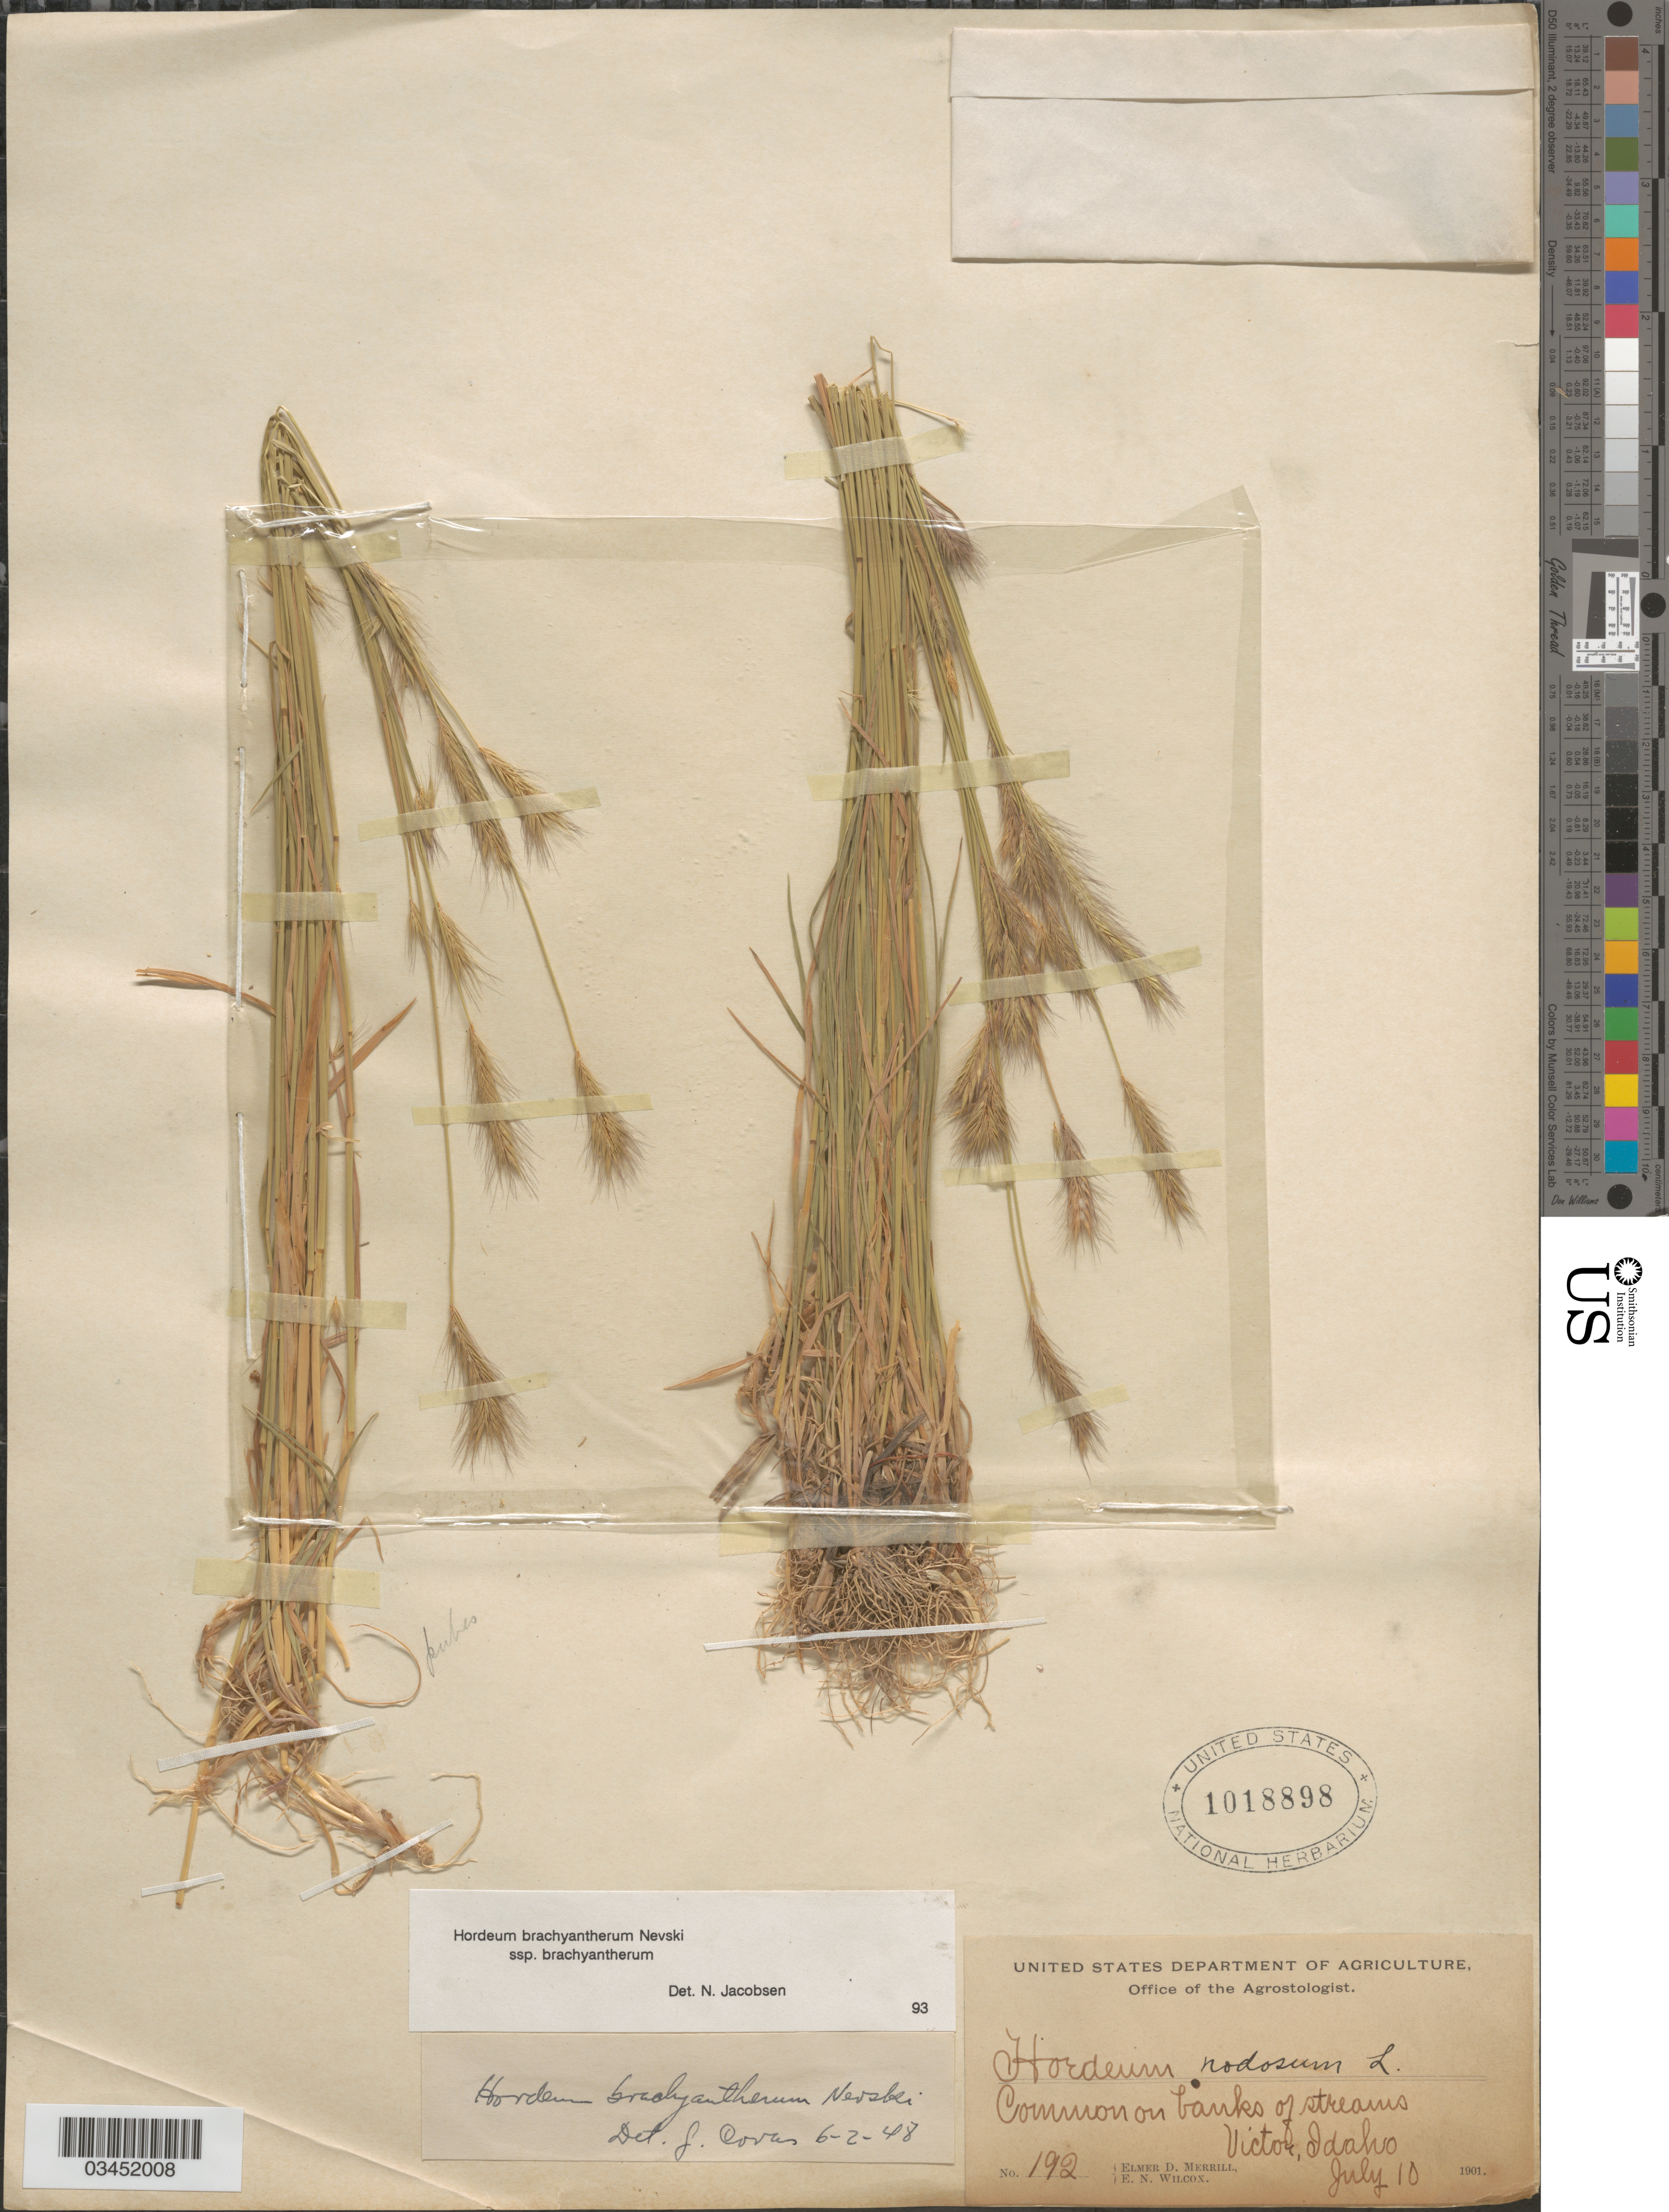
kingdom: Plantae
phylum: Tracheophyta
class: Liliopsida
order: Poales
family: Poaceae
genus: Hordeum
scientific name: Hordeum brachyantherum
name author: Nevski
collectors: E. D. Merrill & E. Wilcox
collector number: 192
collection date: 1901-07-10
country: United States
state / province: Idaho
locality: Common on banks of streams. Victor.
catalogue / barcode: US 1018898